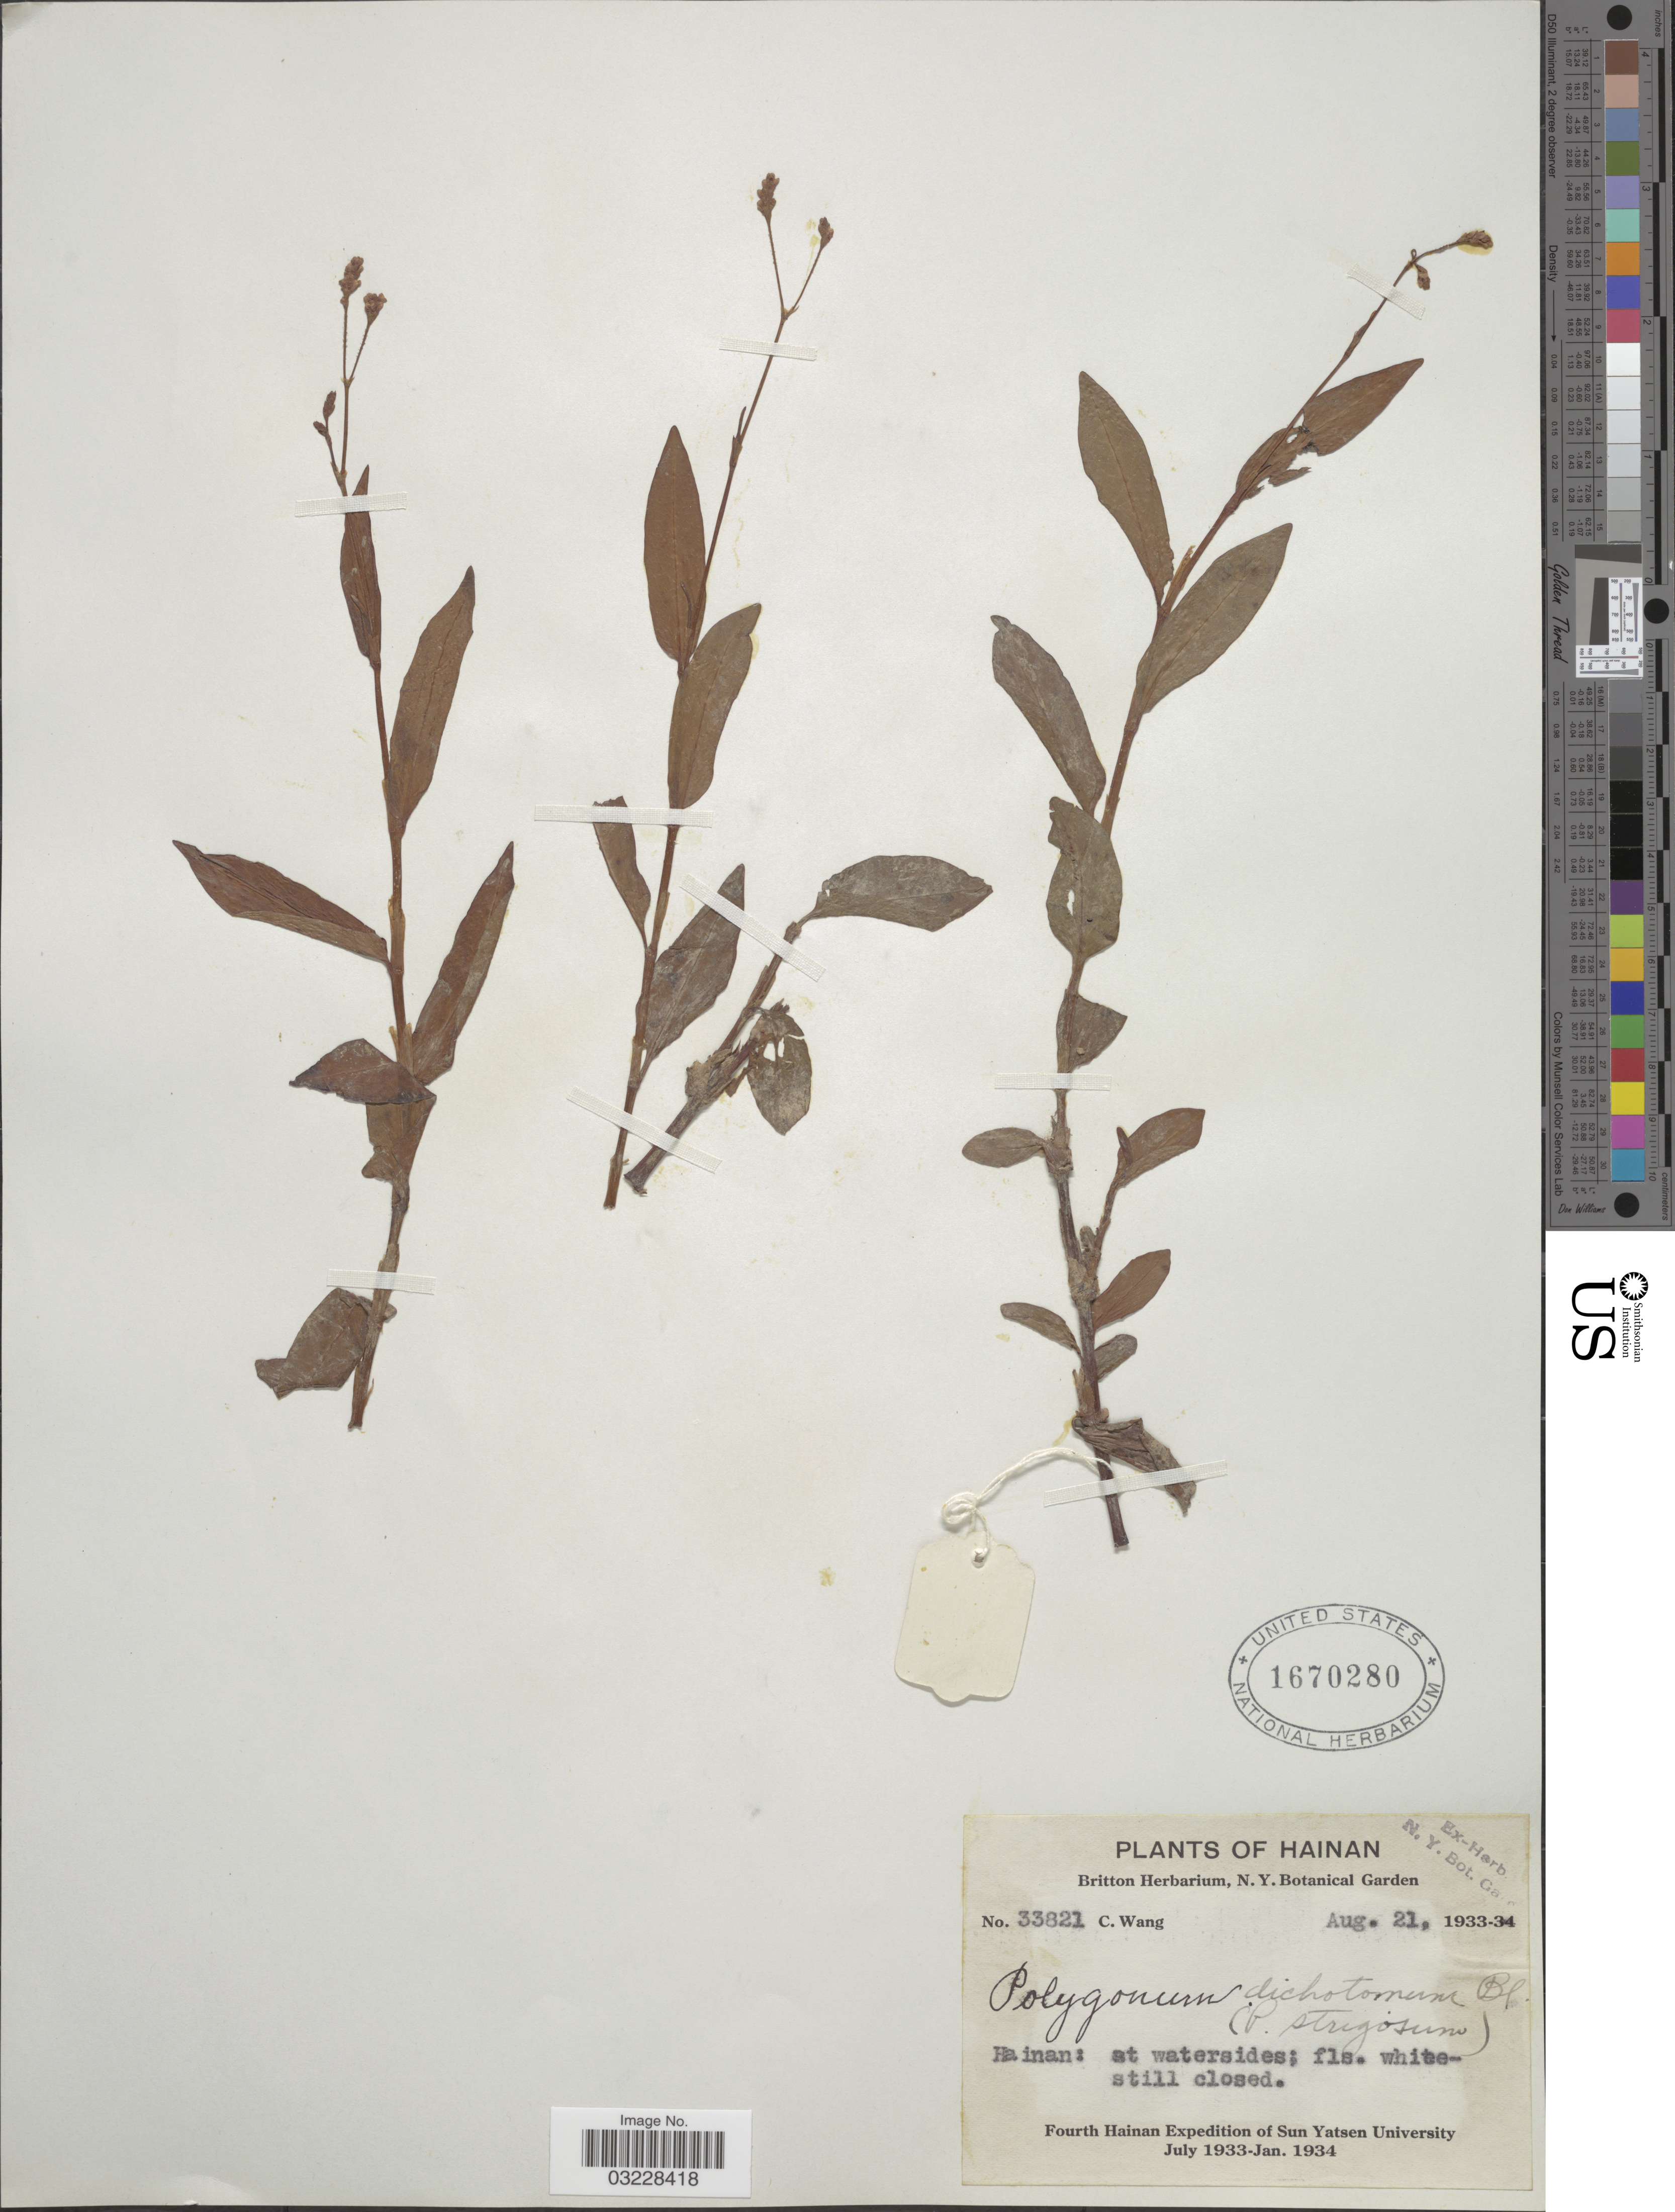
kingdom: Plantae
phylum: Tracheophyta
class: Magnoliopsida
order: Caryophyllales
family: Polygonaceae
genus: Polygonum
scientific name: Polygonum dichotomum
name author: Blume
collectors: C. Wang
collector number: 33821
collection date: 1933-08-21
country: China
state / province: Hainan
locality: At watersides.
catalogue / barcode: US 1670280